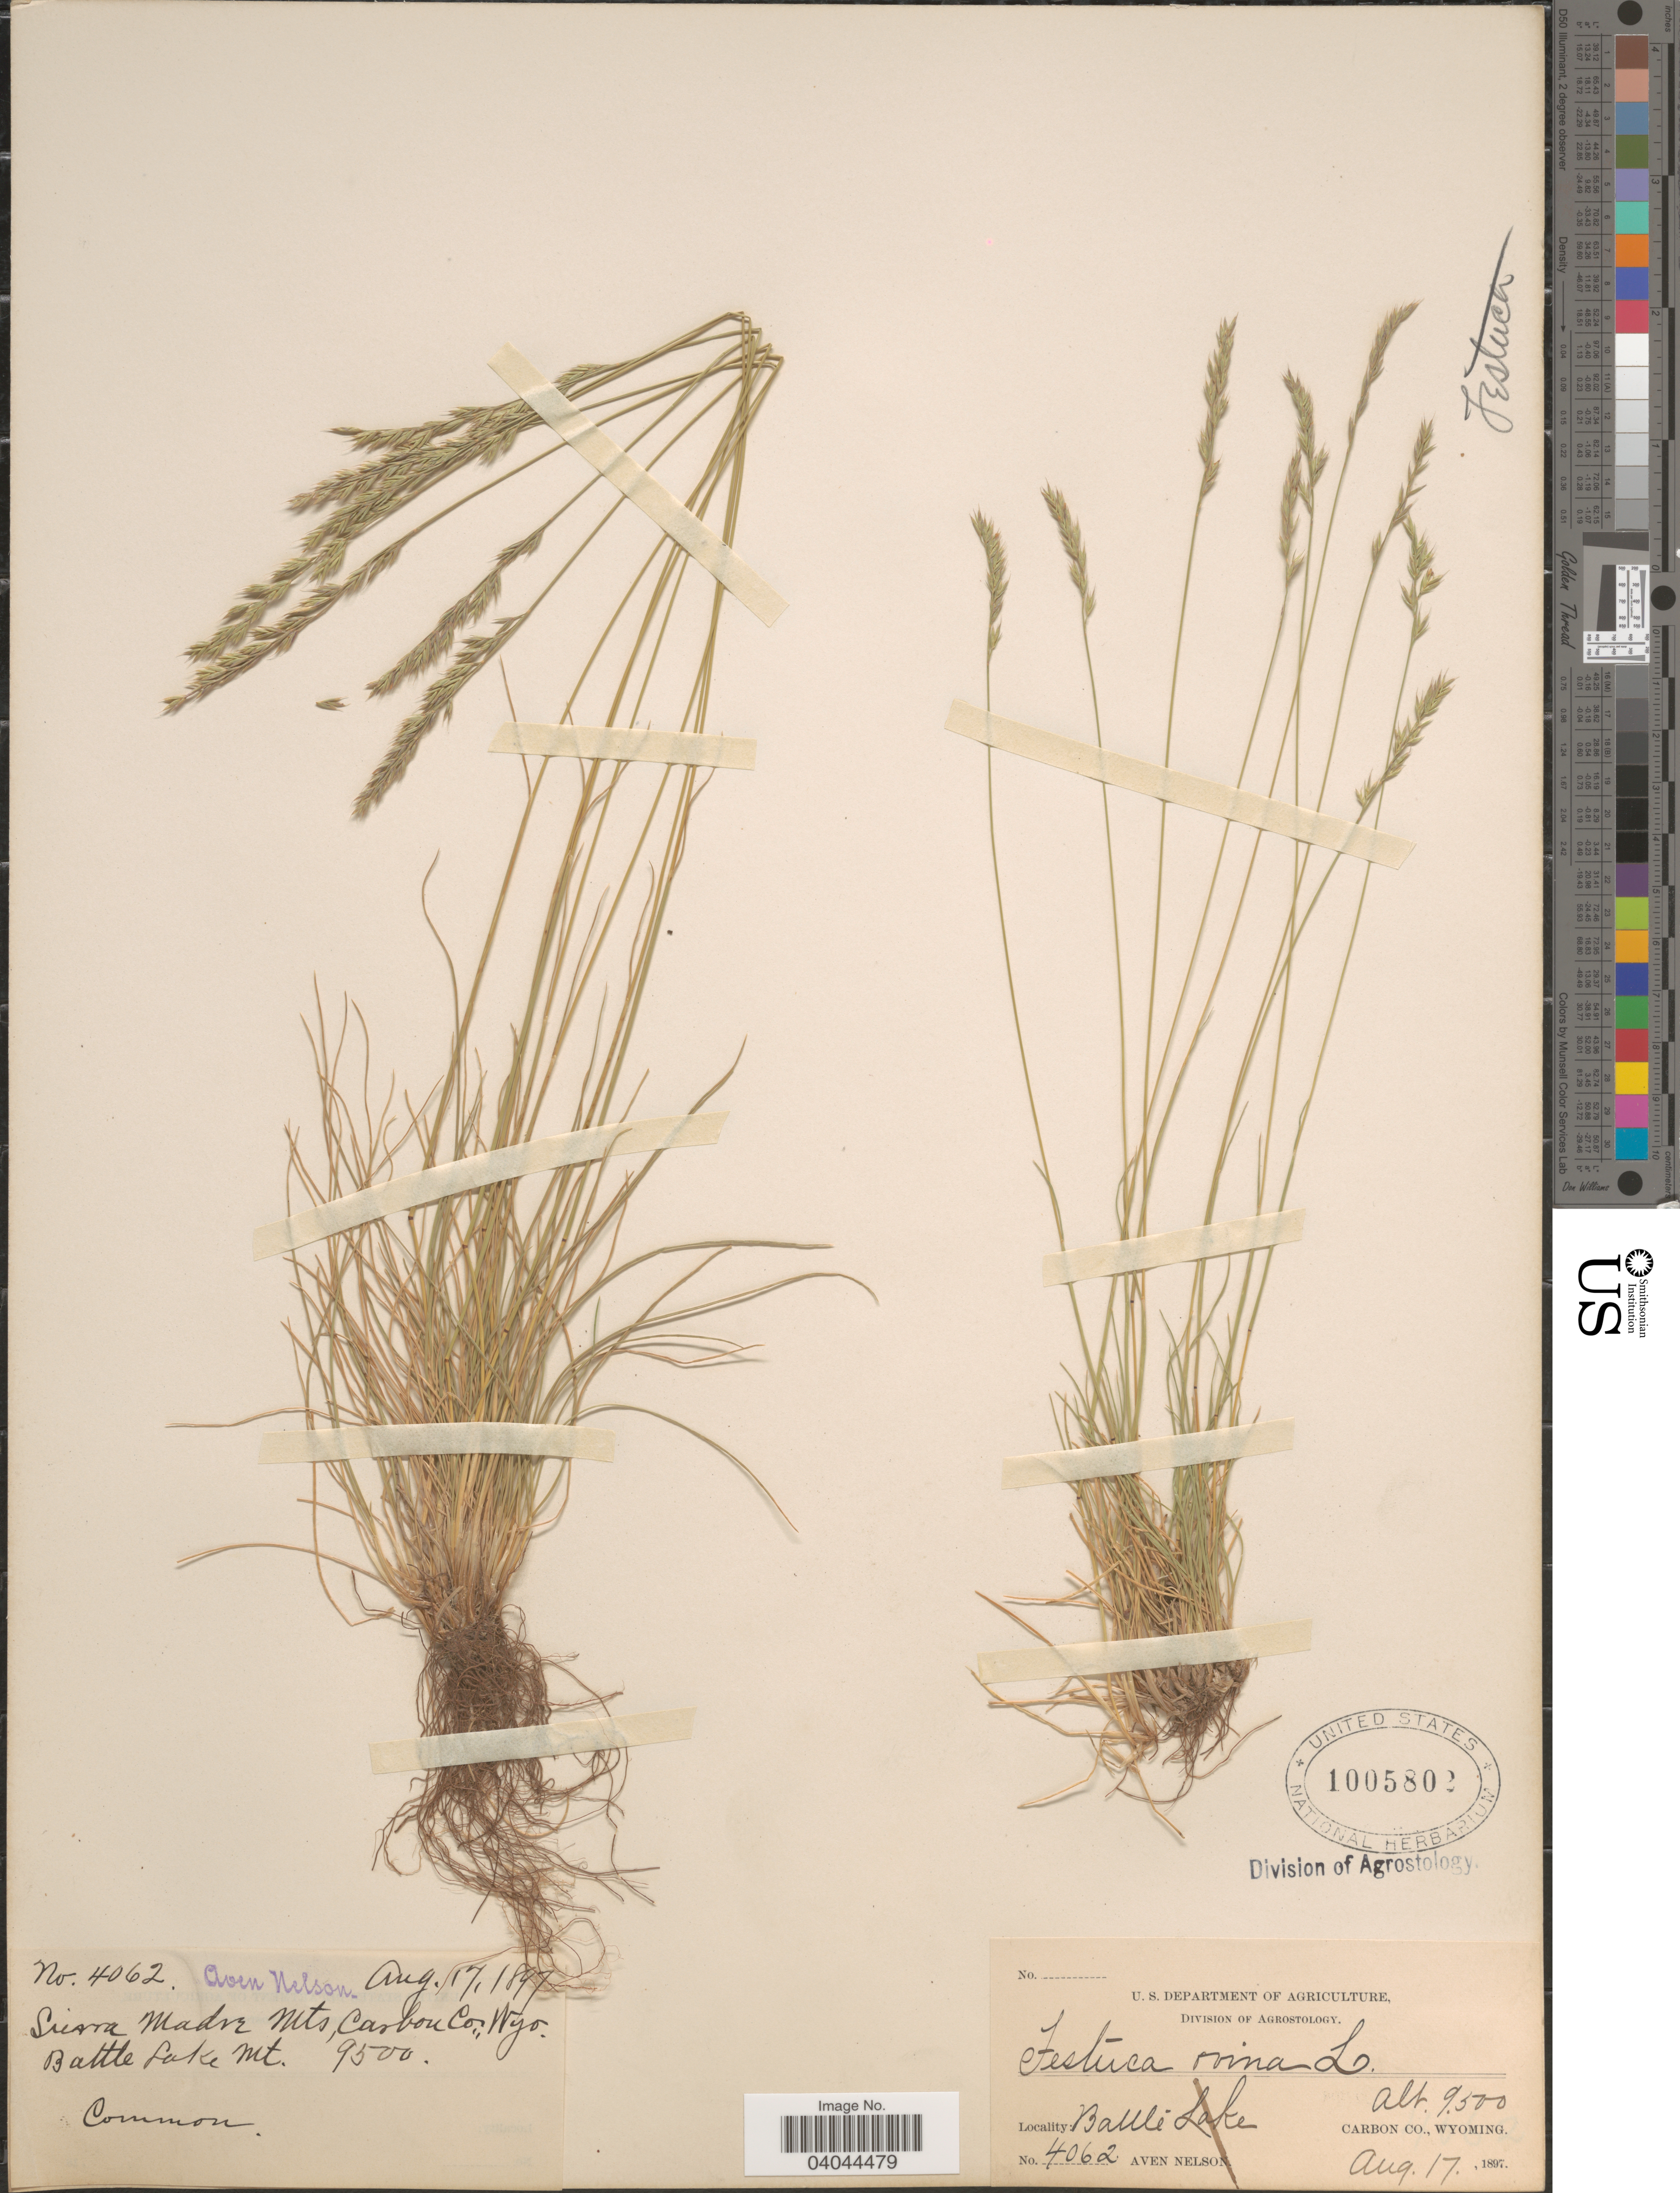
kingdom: Plantae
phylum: Tracheophyta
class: Liliopsida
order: Poales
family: Poaceae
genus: Festuca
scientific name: Festuca ovina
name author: L.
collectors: A. Nelson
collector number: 4062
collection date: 1897-08-17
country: United States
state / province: Wyoming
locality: Battle Lake Mt. Sierra Madre Mts, Carbon Co.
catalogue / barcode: US 1005802